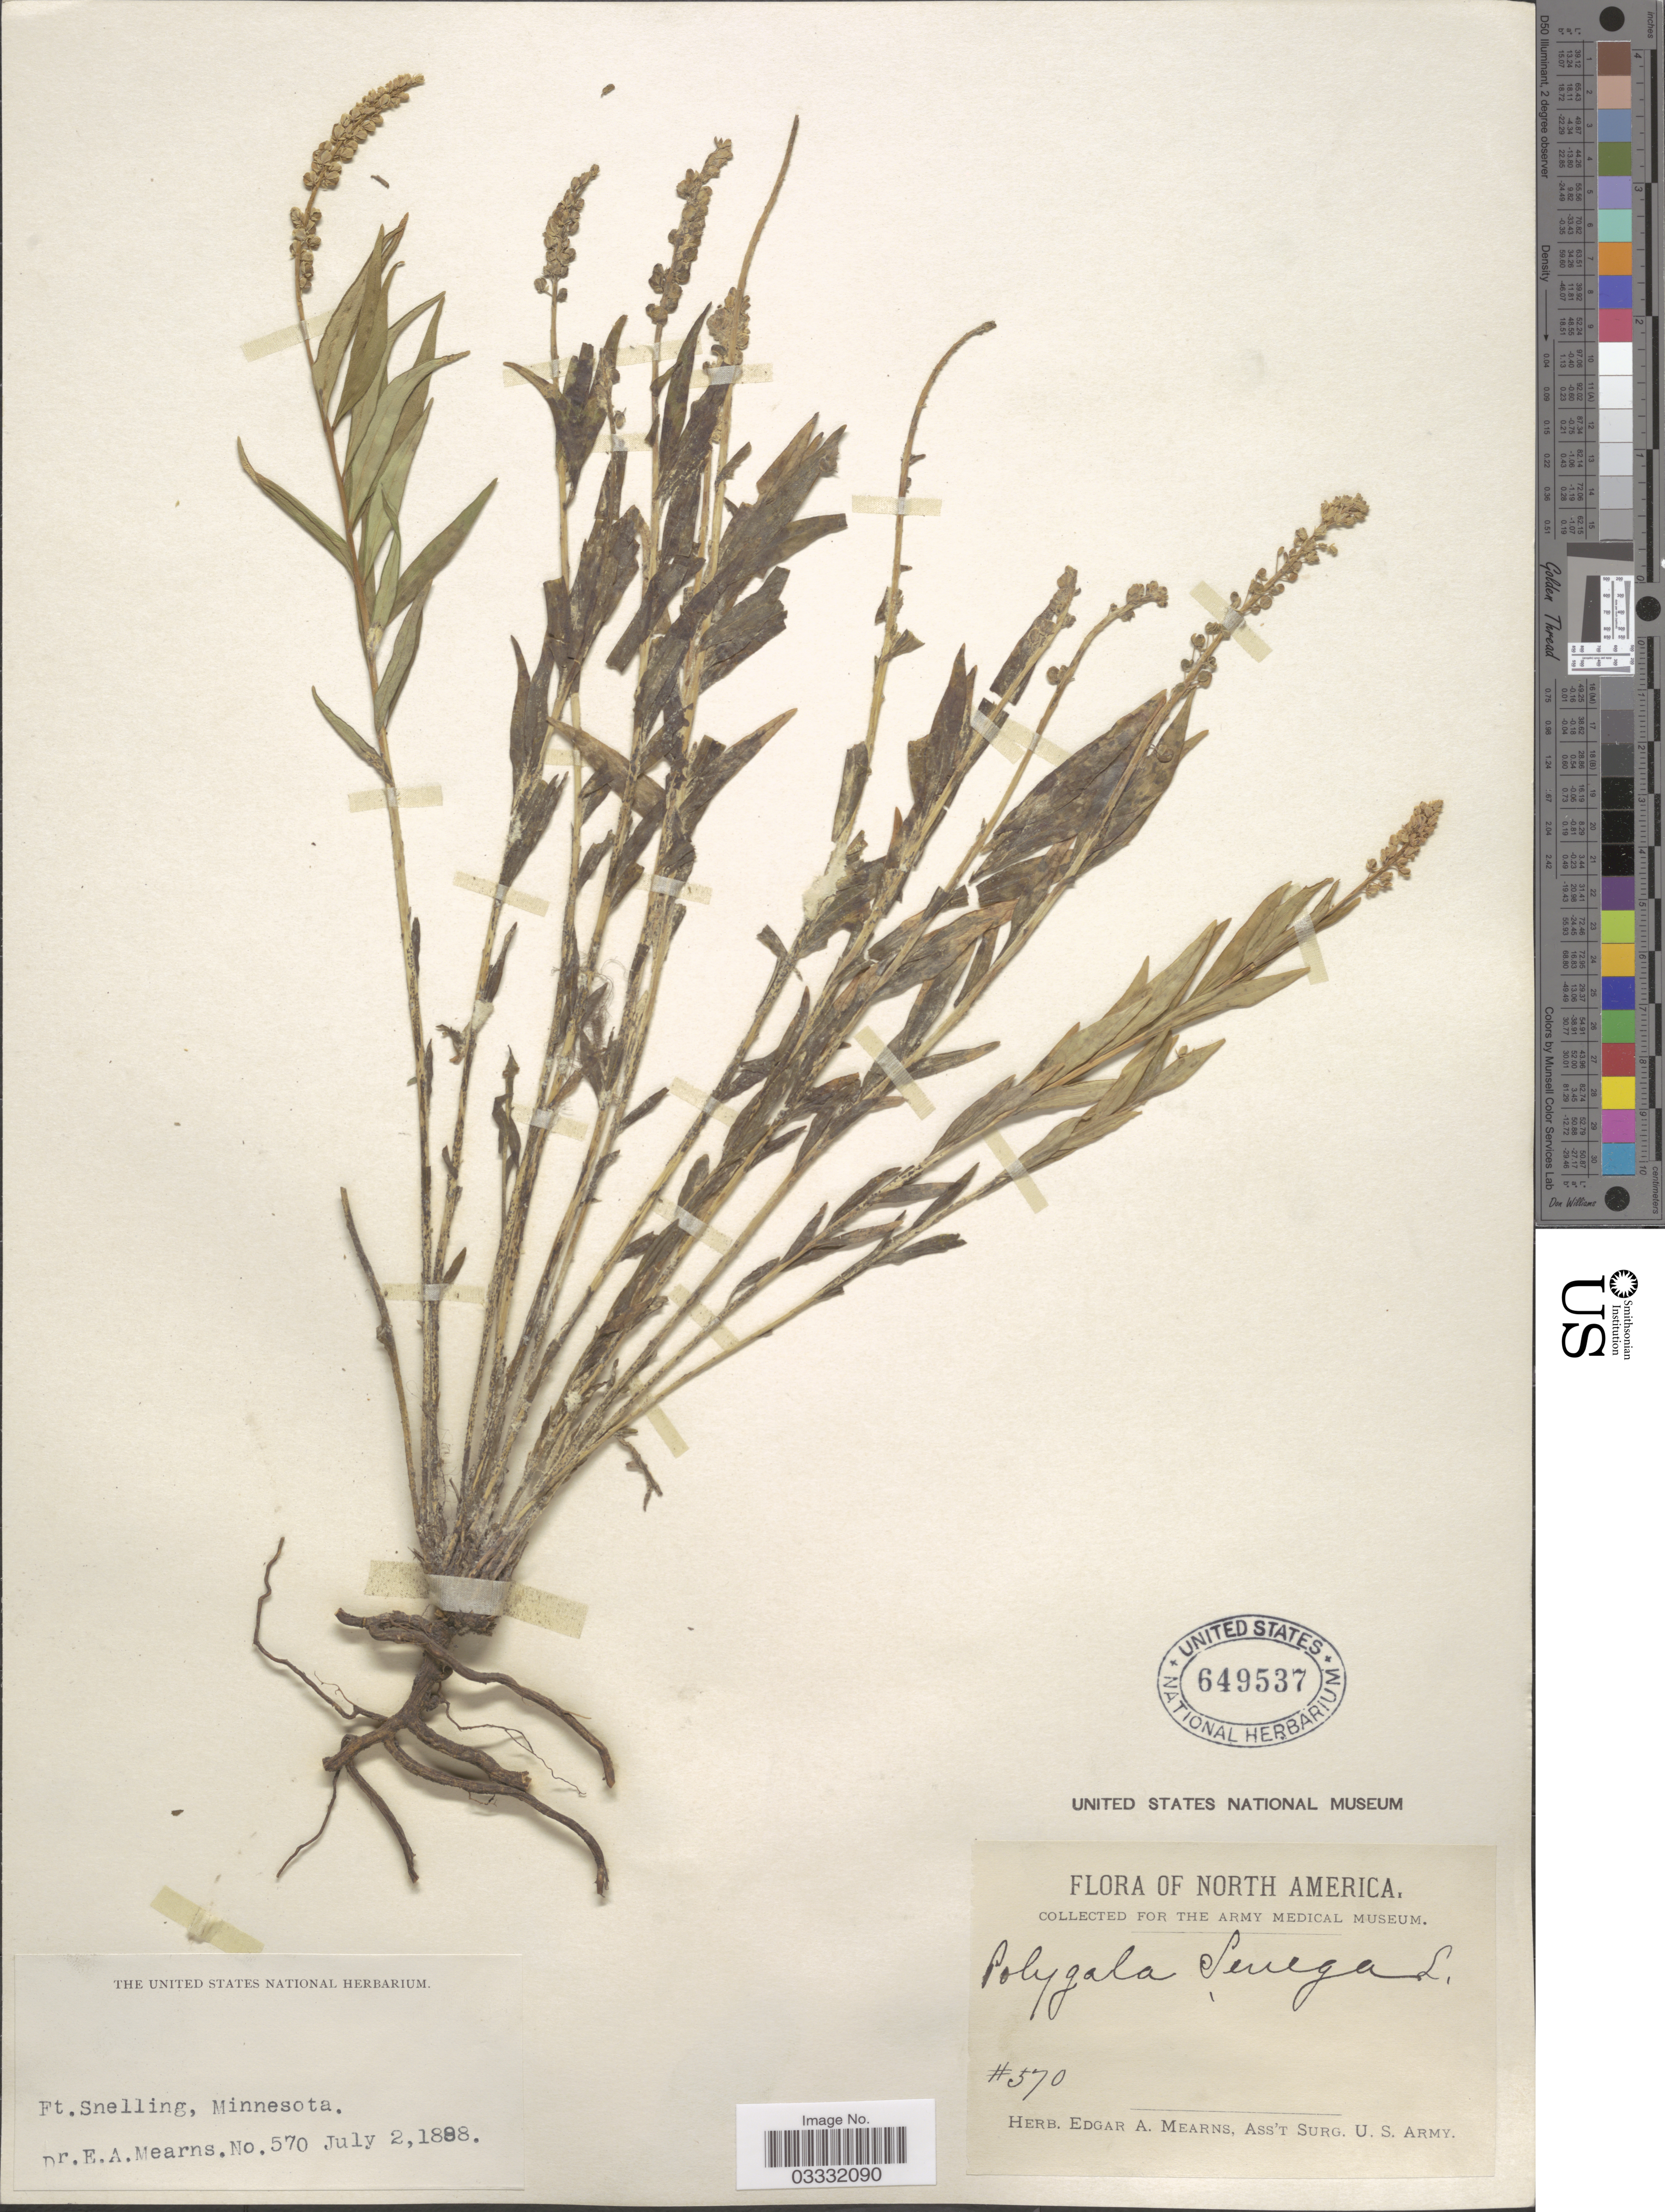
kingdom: Plantae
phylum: Tracheophyta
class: Magnoliopsida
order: Fabales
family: Polygalaceae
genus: Polygala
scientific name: Polygala senega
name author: L.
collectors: E. A. Mearns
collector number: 570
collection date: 1898-07-02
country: United States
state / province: Minnesota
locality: Ft. Snelling.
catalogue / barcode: US 649537